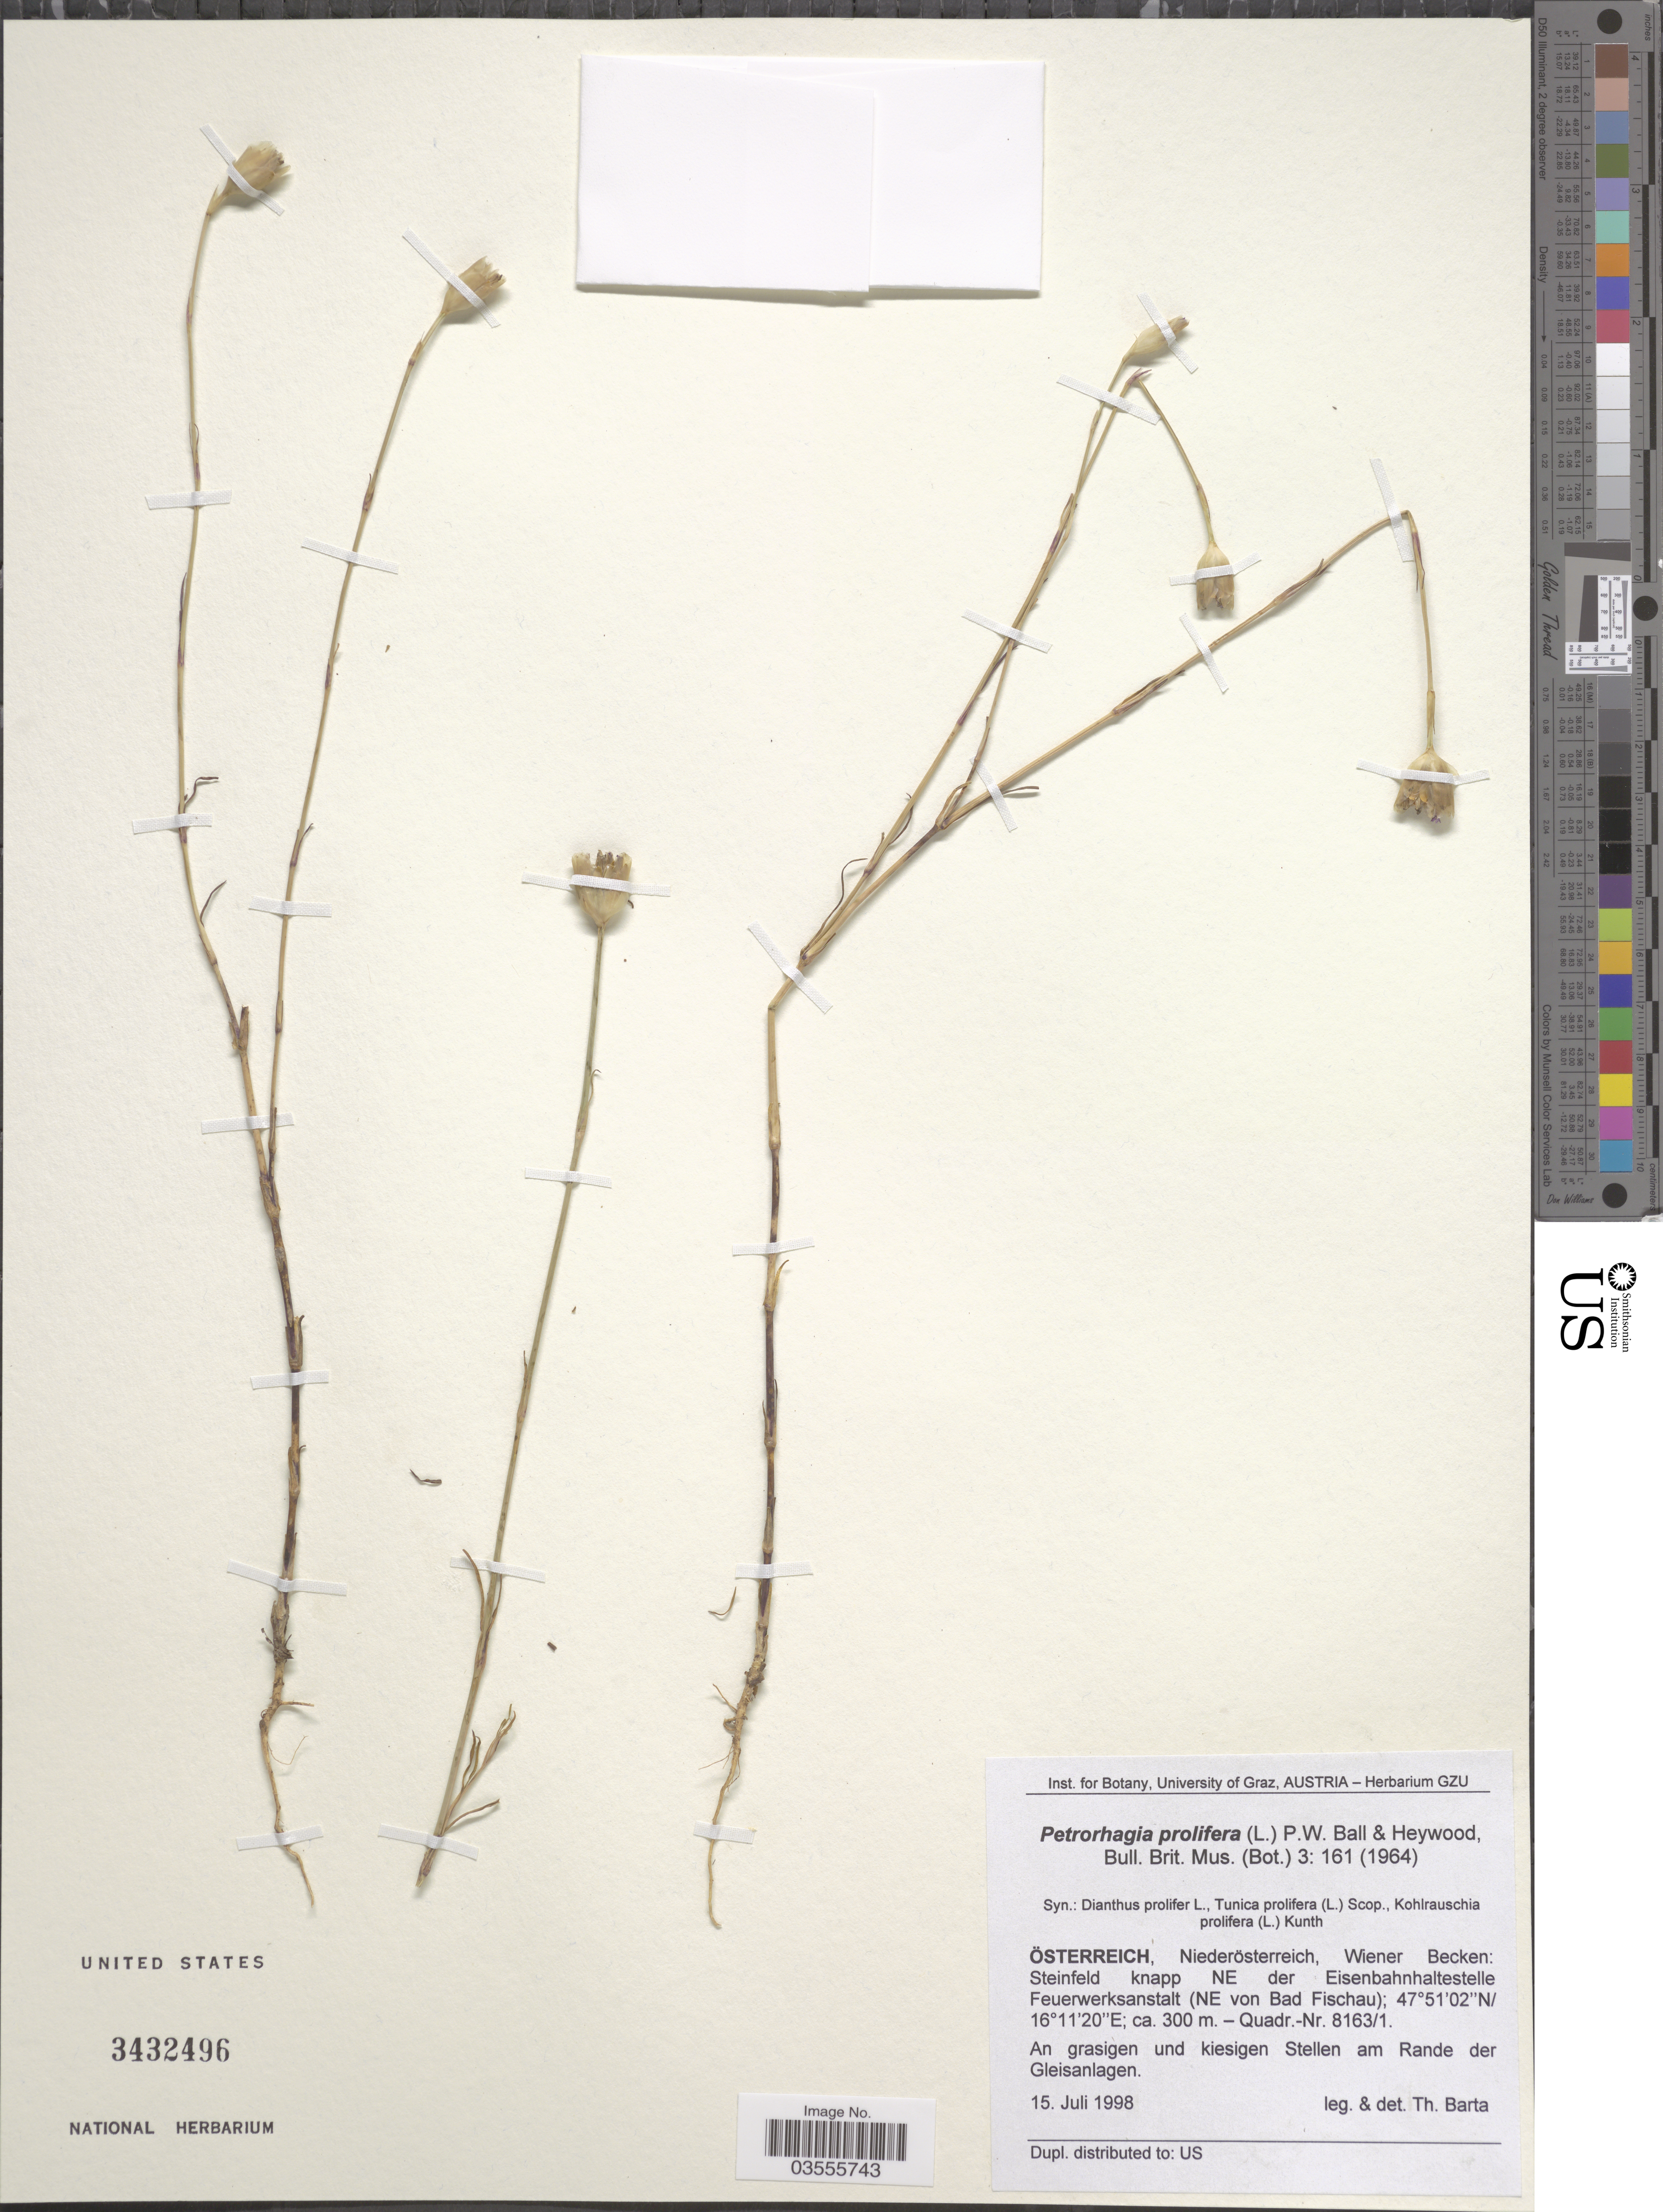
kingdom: Plantae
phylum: Tracheophyta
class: Magnoliopsida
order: Caryophyllales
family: Caryophyllaceae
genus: Petrorhagia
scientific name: Petrorhagia prolifera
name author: (L.) P.W. Ball & Heywood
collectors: T. Barta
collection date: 1998-07-15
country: Austria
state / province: Niederosterreich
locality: Österreich, Wiener Becken: Steinfeld knapp NE der Eisenbahnhaltestelle Feuerwerksanstalt (NE von Bad Fischau) - Quadr.-Nr. 8163/1.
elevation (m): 300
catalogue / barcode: US 3432496